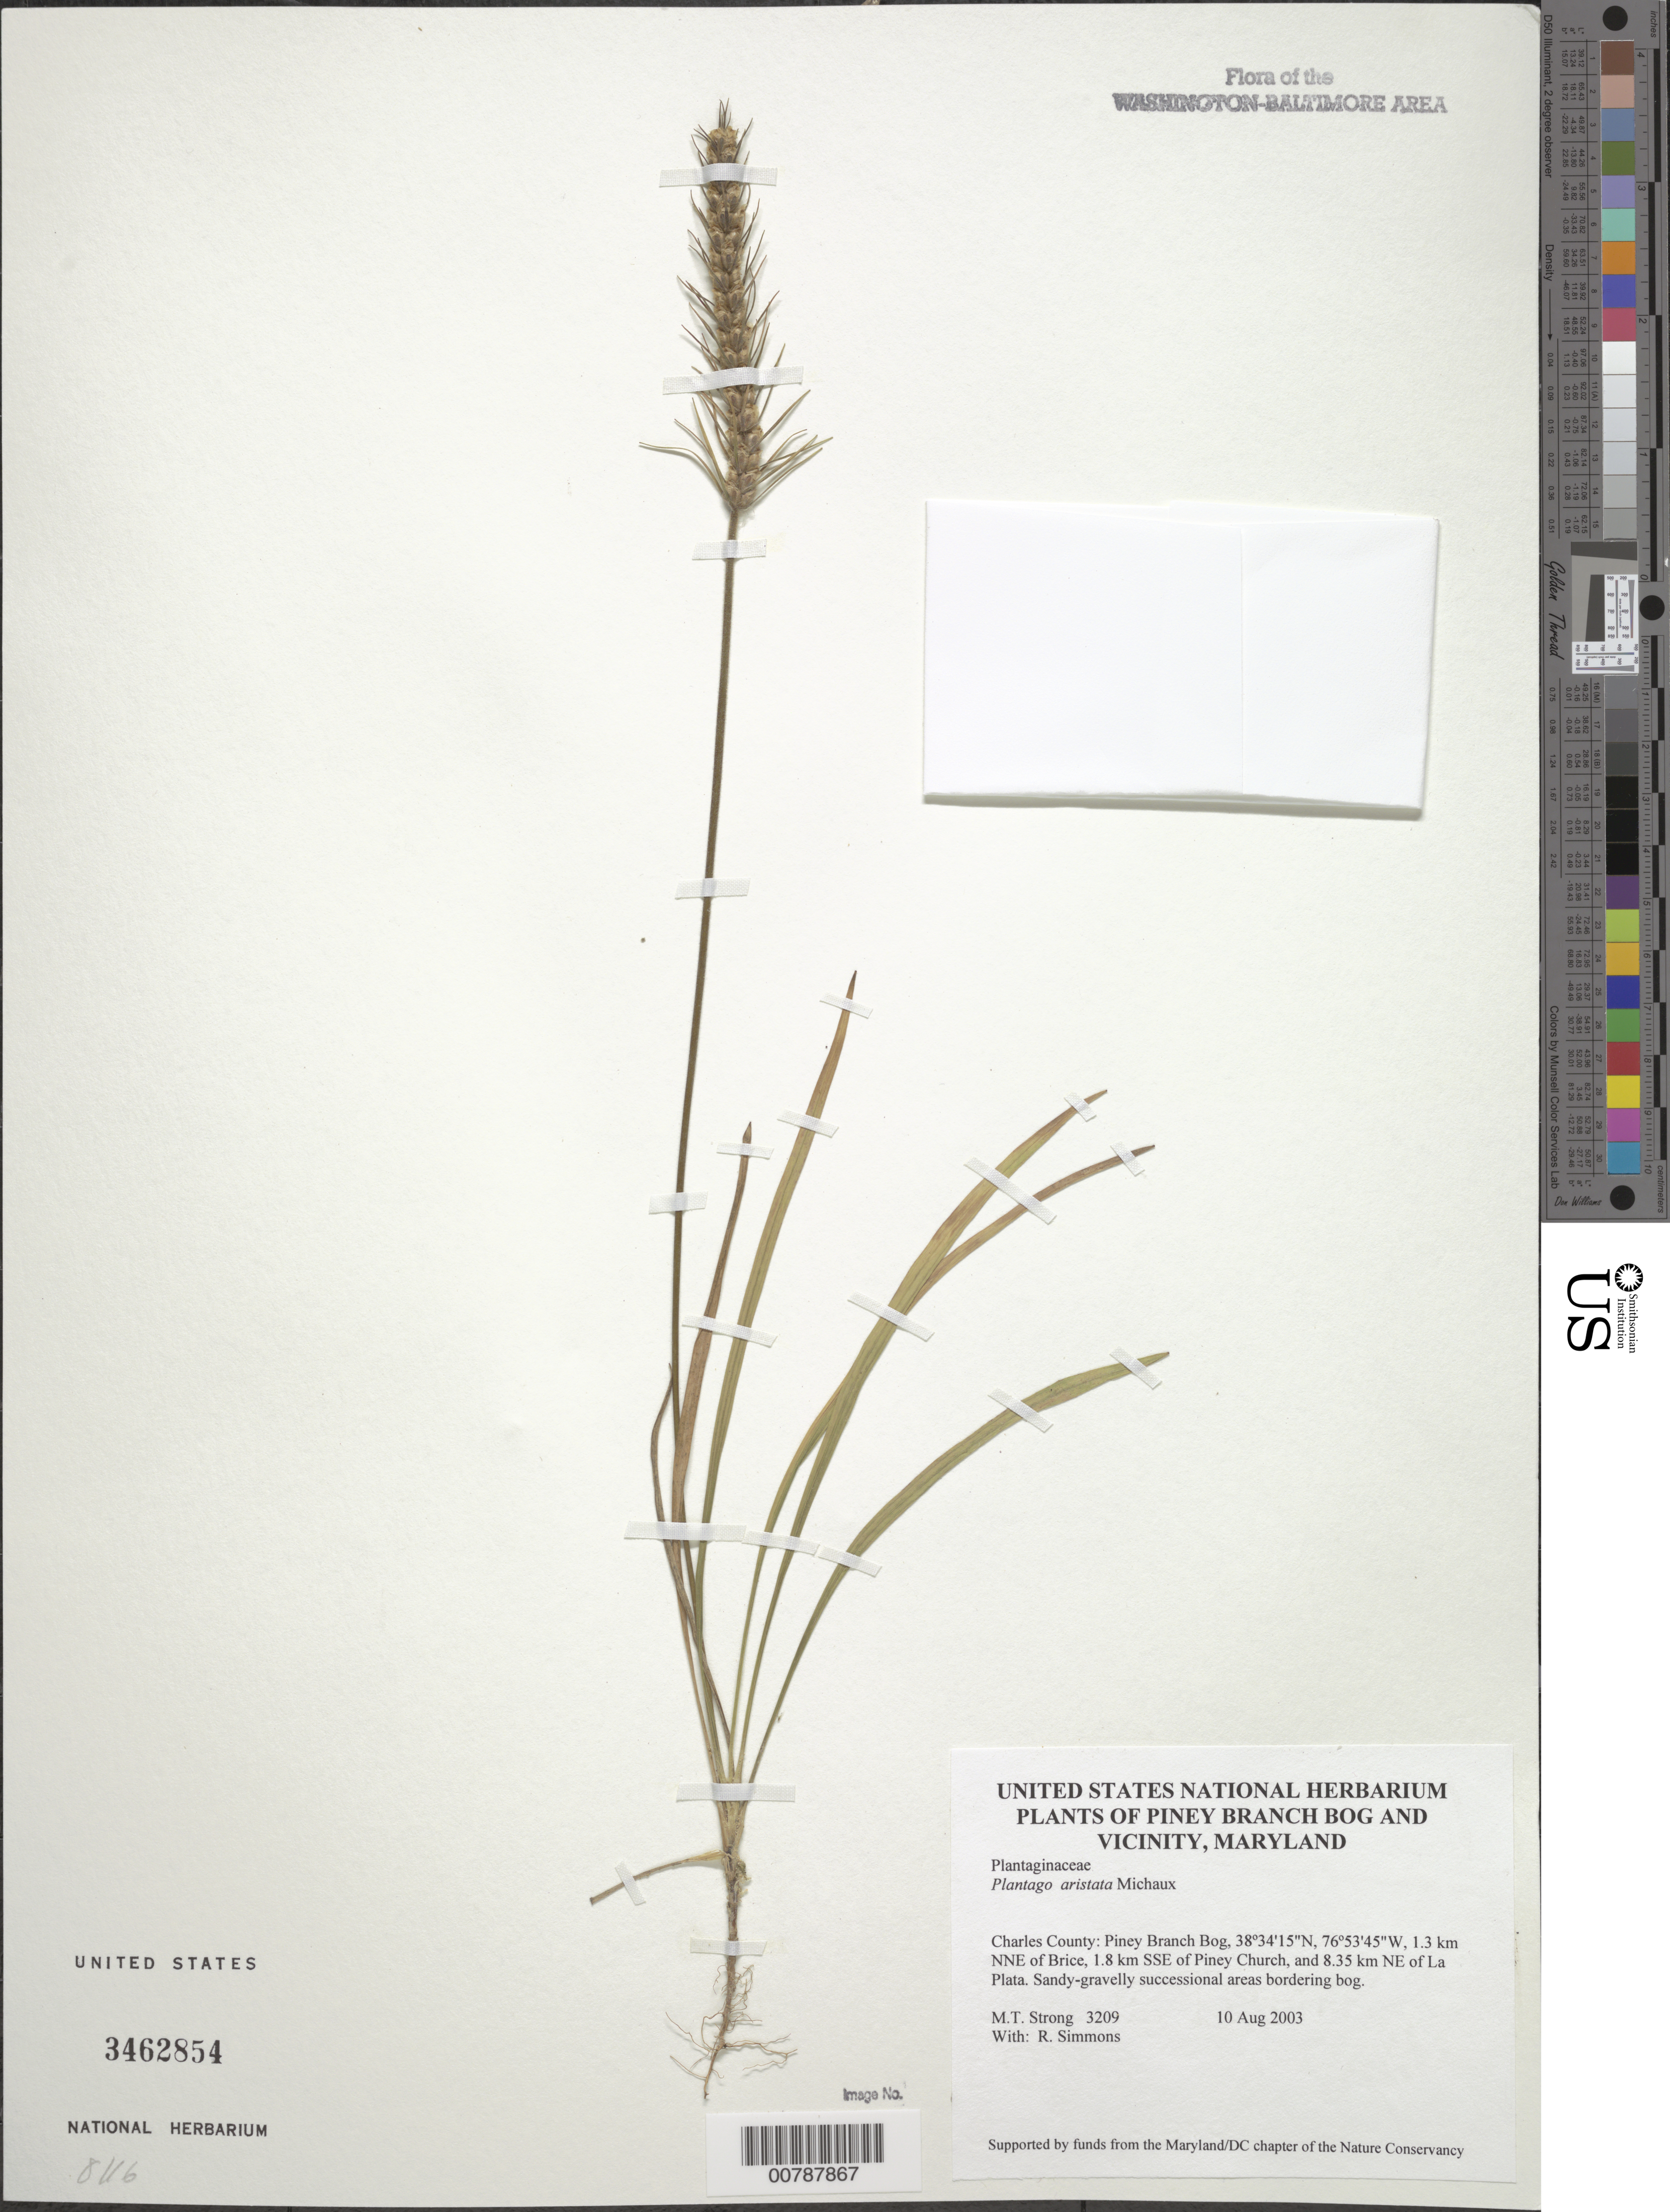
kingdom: Plantae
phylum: Tracheophyta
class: Magnoliopsida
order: Lamiales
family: Plantaginaceae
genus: Plantago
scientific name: Plantago aristata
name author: Michx.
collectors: M. T. Strong & R. H. Simmons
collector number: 3209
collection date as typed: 10 Aug 2003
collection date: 2003-08-10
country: United States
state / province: Maryland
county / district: Charles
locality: Piney Branch Bog, 1.3 km NNE of Brice, 1.8 km SSE of Piney Church, and 8.35 km NE of La Plata.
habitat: Sandy-gravelly successional areas bordering bog.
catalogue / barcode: US 3462854